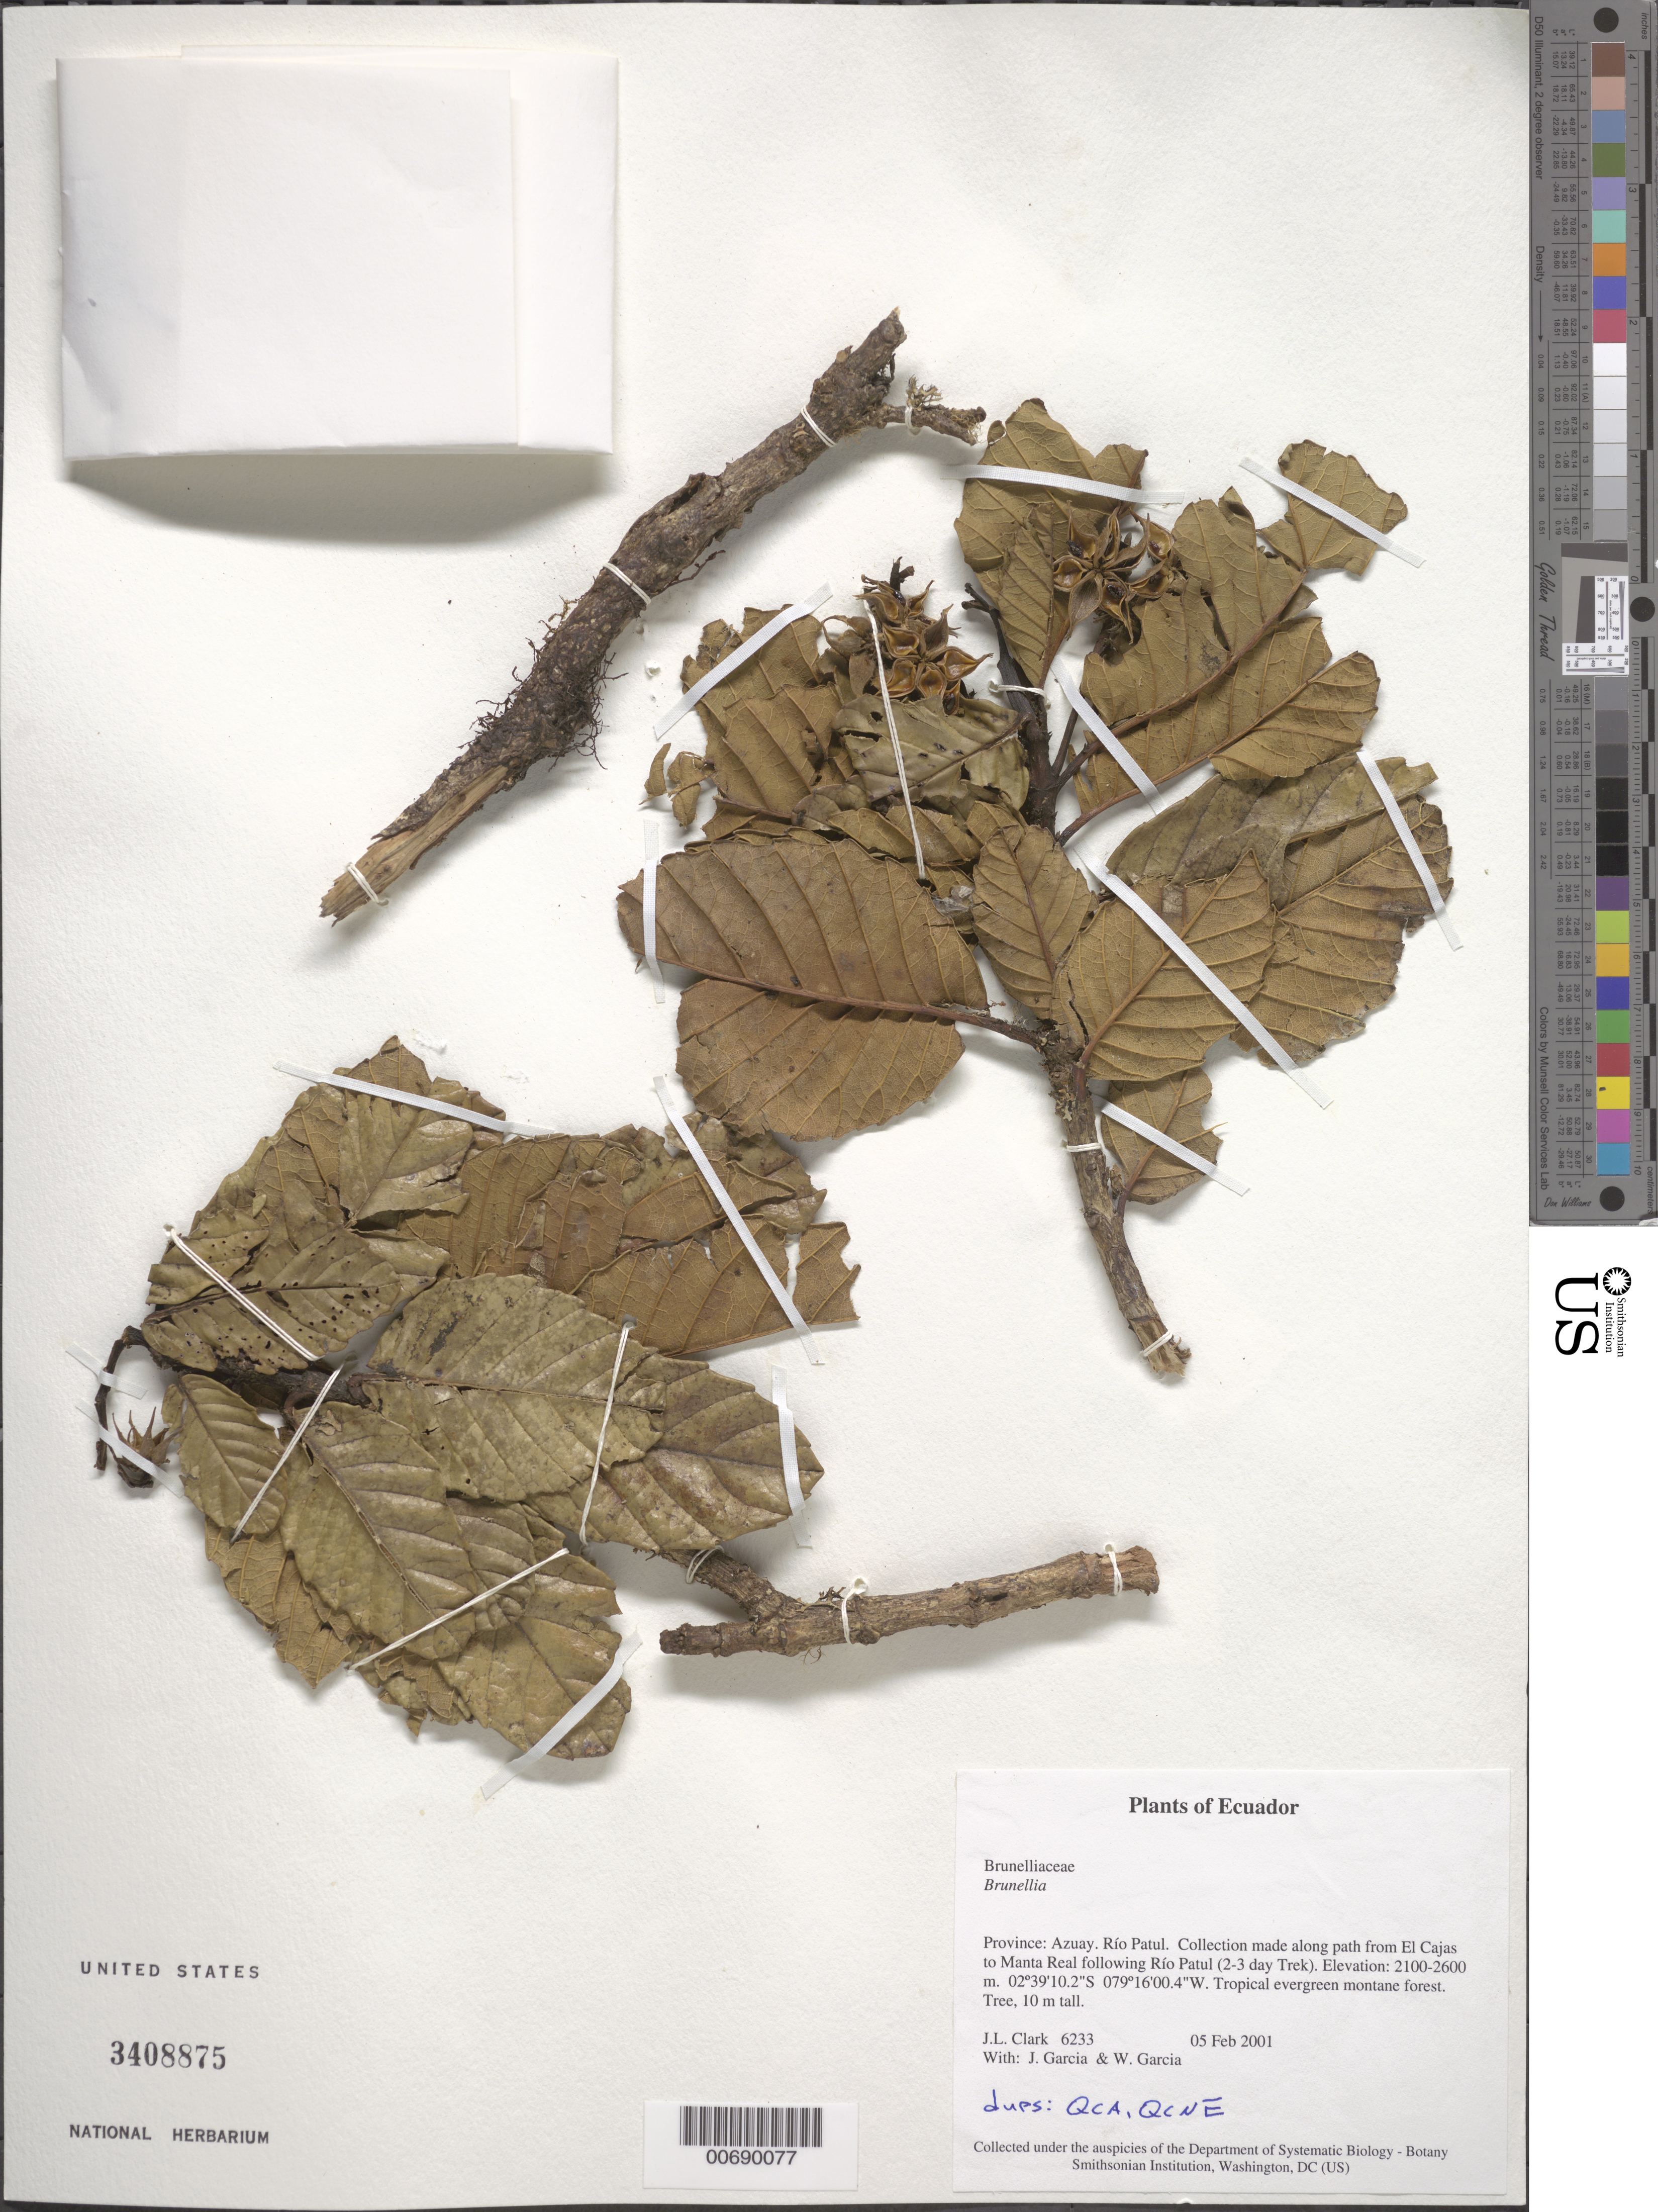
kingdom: Plantae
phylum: Tracheophyta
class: Magnoliopsida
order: Oxalidales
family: Brunelliaceae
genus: Brunellia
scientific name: Brunellia sp.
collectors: J. L. Clark, J. Garcia & W. Garcia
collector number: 6233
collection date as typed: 05 Feb 2001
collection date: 2001-02-05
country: Ecuador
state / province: Azuay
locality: Río Patul. Collection made along path from El Cajas to Manta Real following Río Patul (2-3 day Trek).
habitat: Tropical evergreen montane forest.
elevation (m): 2100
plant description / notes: QCA, QCNE, US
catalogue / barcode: US 3408875